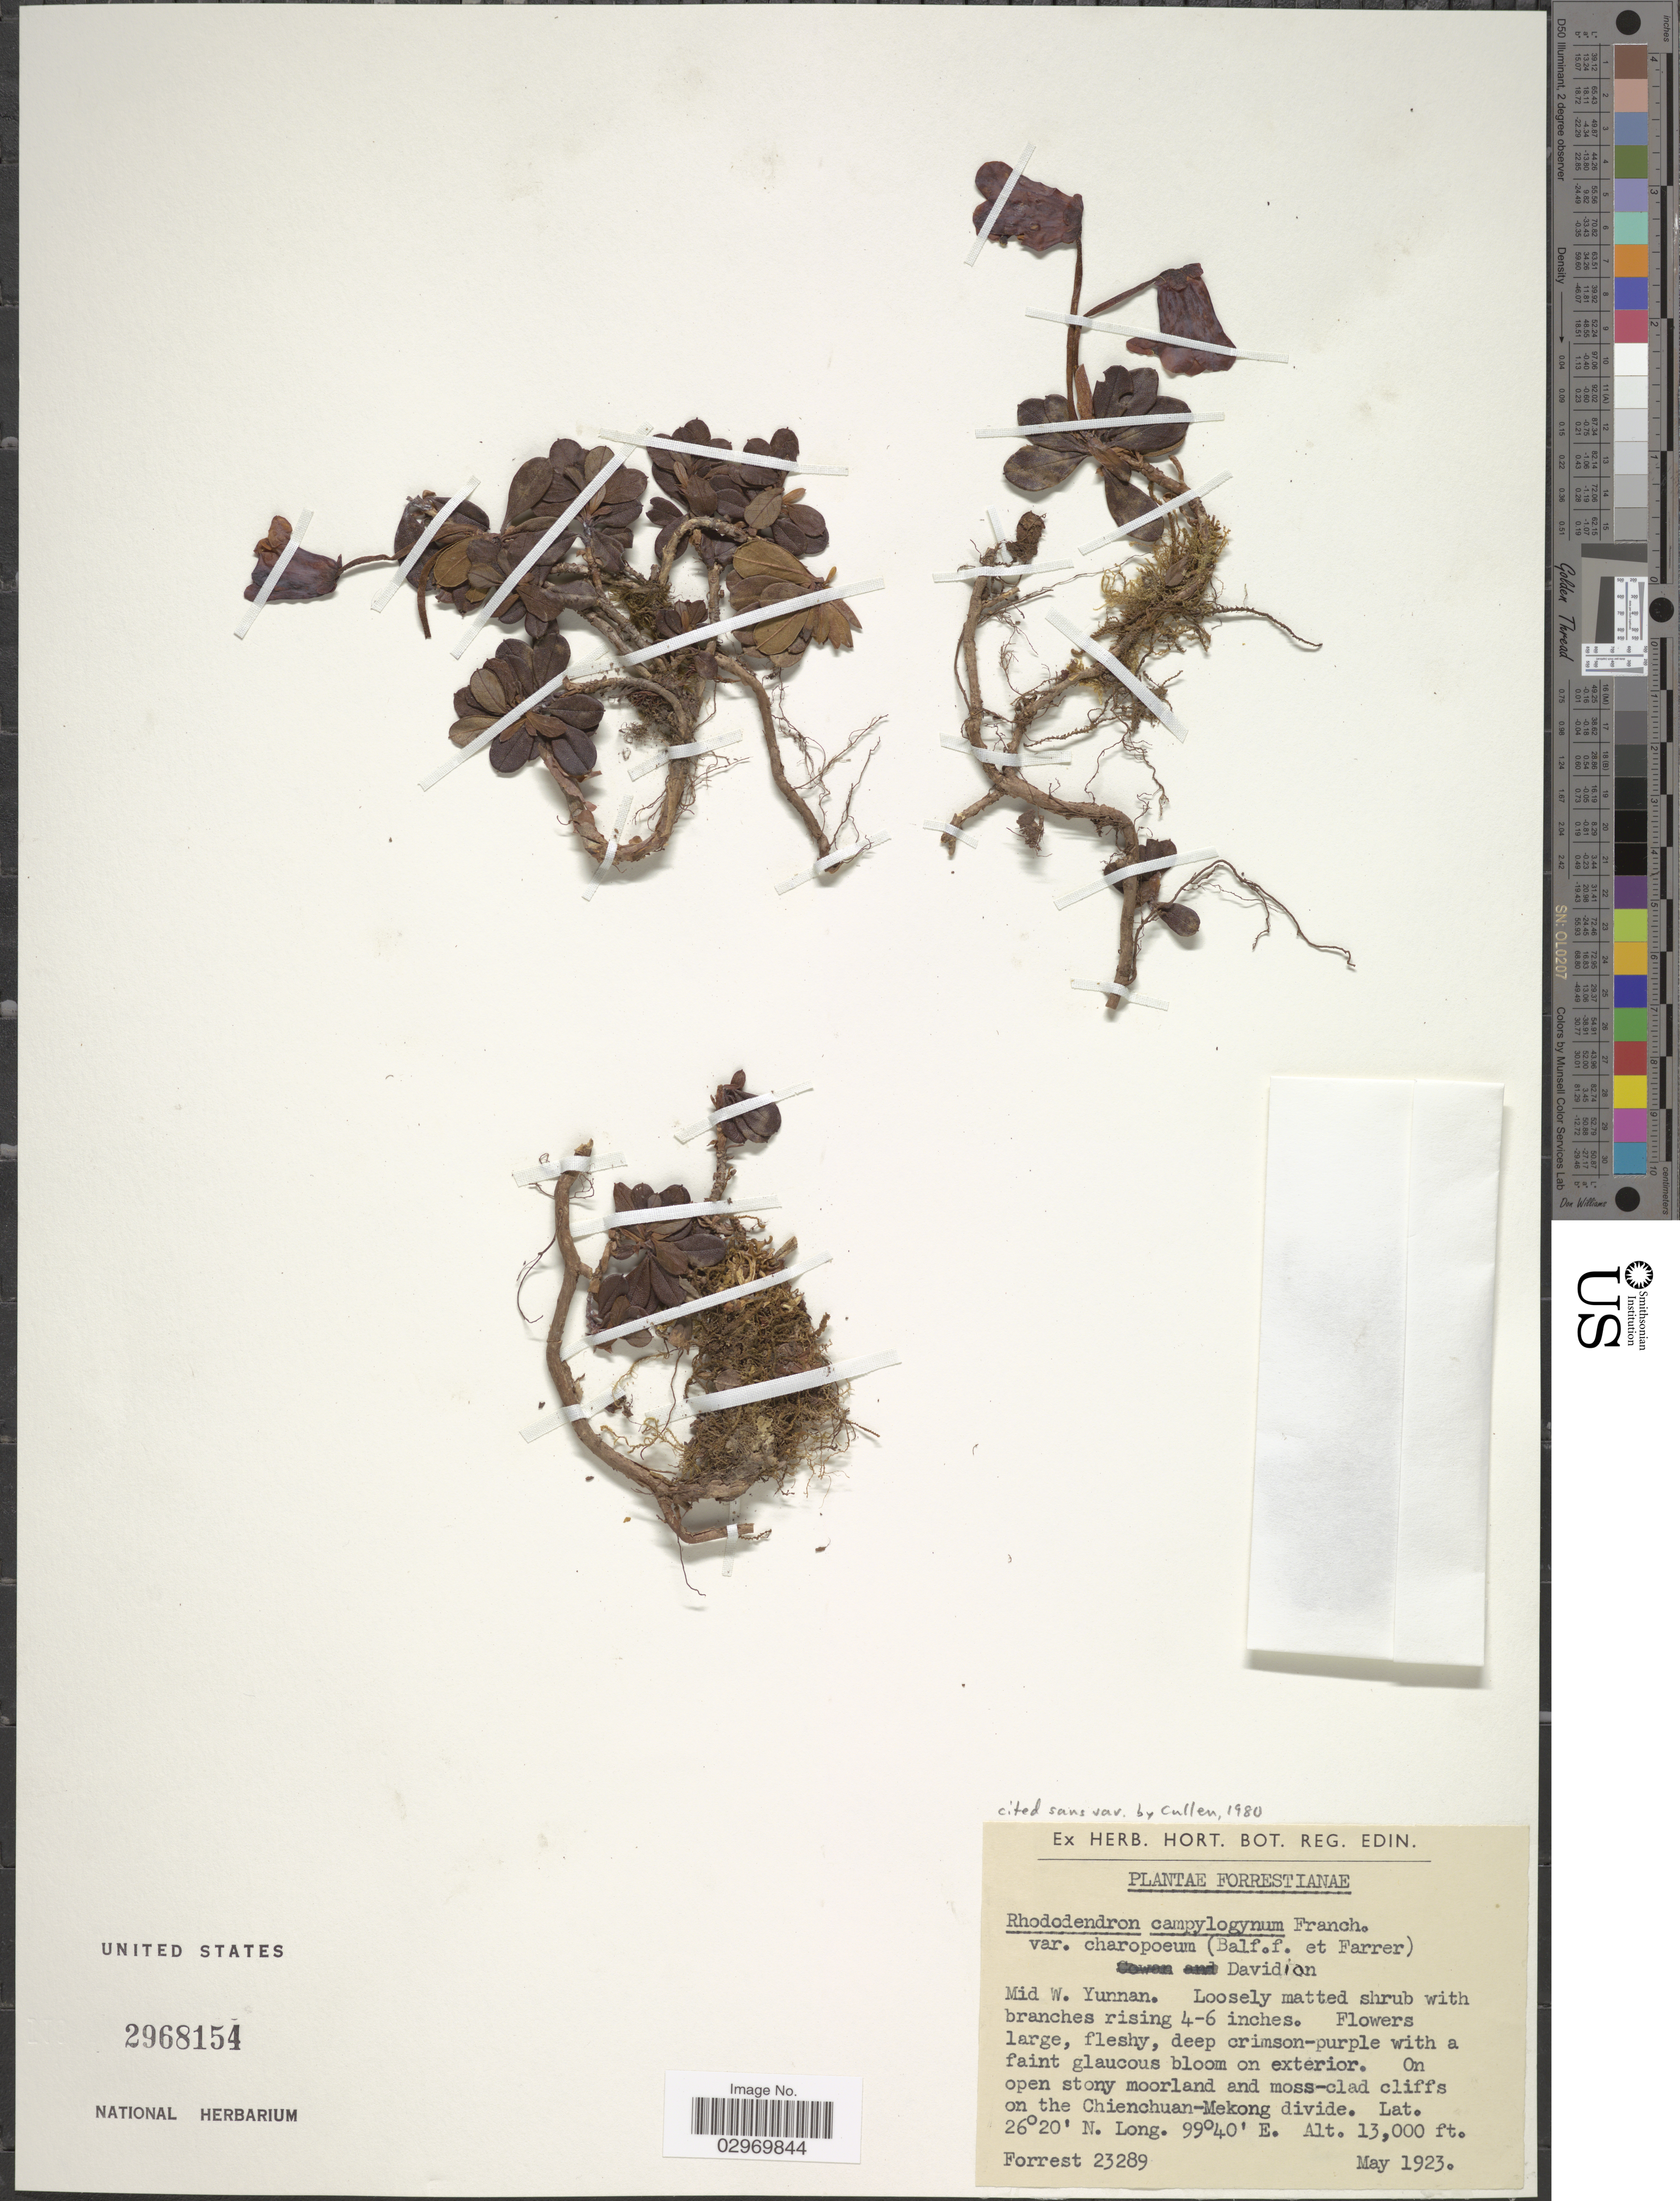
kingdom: Plantae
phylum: Tracheophyta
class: Magnoliopsida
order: Ericales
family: Ericaceae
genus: Rhododendron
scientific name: Rhododendron campylogynum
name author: Franch.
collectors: -. Forrest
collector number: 23289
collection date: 1923-05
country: China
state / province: Yunnan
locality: Mid W. Yunnan, on the Chienchuan-Mekong divide.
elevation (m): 3962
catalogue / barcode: US 2968154